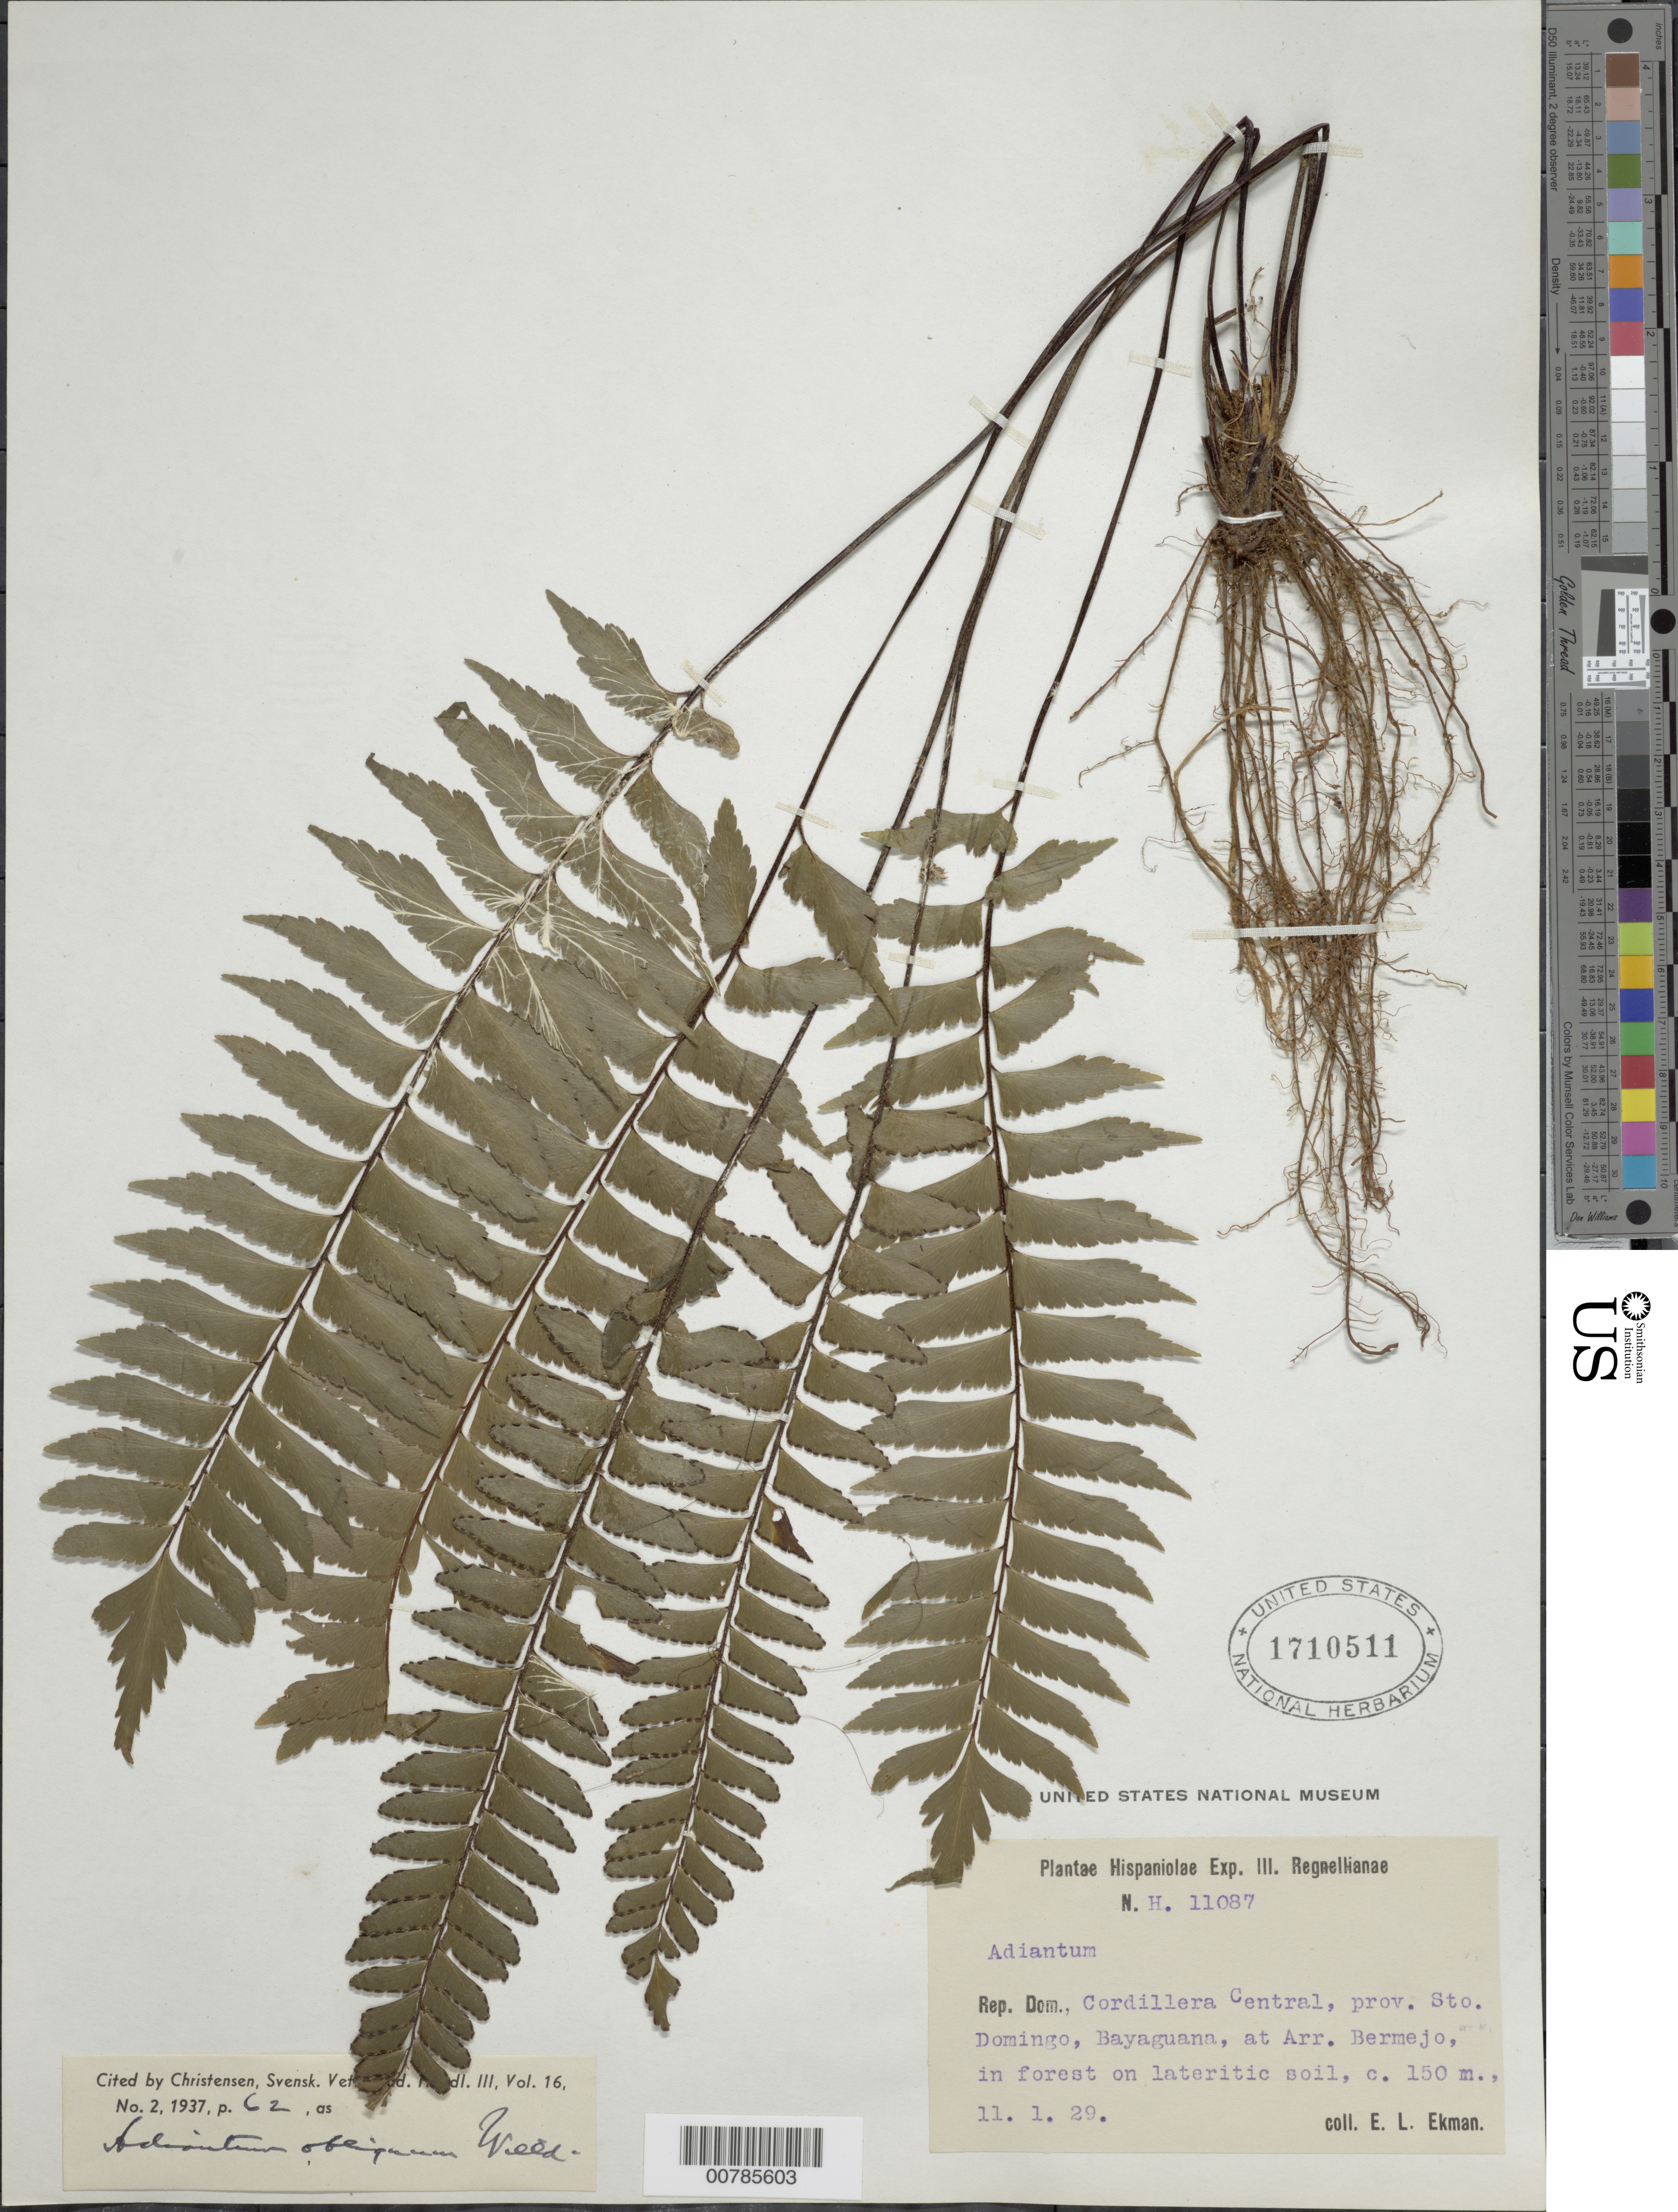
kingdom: Plantae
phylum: Tracheophyta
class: Polypodiopsida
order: Polypodiales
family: Pteridaceae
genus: Adiantum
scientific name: Adiantum obliquum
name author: Willd.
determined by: Christensen, C. F. A.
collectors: E. L. Ekman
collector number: H 11087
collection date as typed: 11 Jan 1929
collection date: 1929-01-11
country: Dominican Republic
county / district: Prov. Santo Domingo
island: Hispaniola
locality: Cordillera Central, Bayaguana, at Arr. Bermejoq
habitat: In forest on lateritic soil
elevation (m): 150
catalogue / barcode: US 1710511